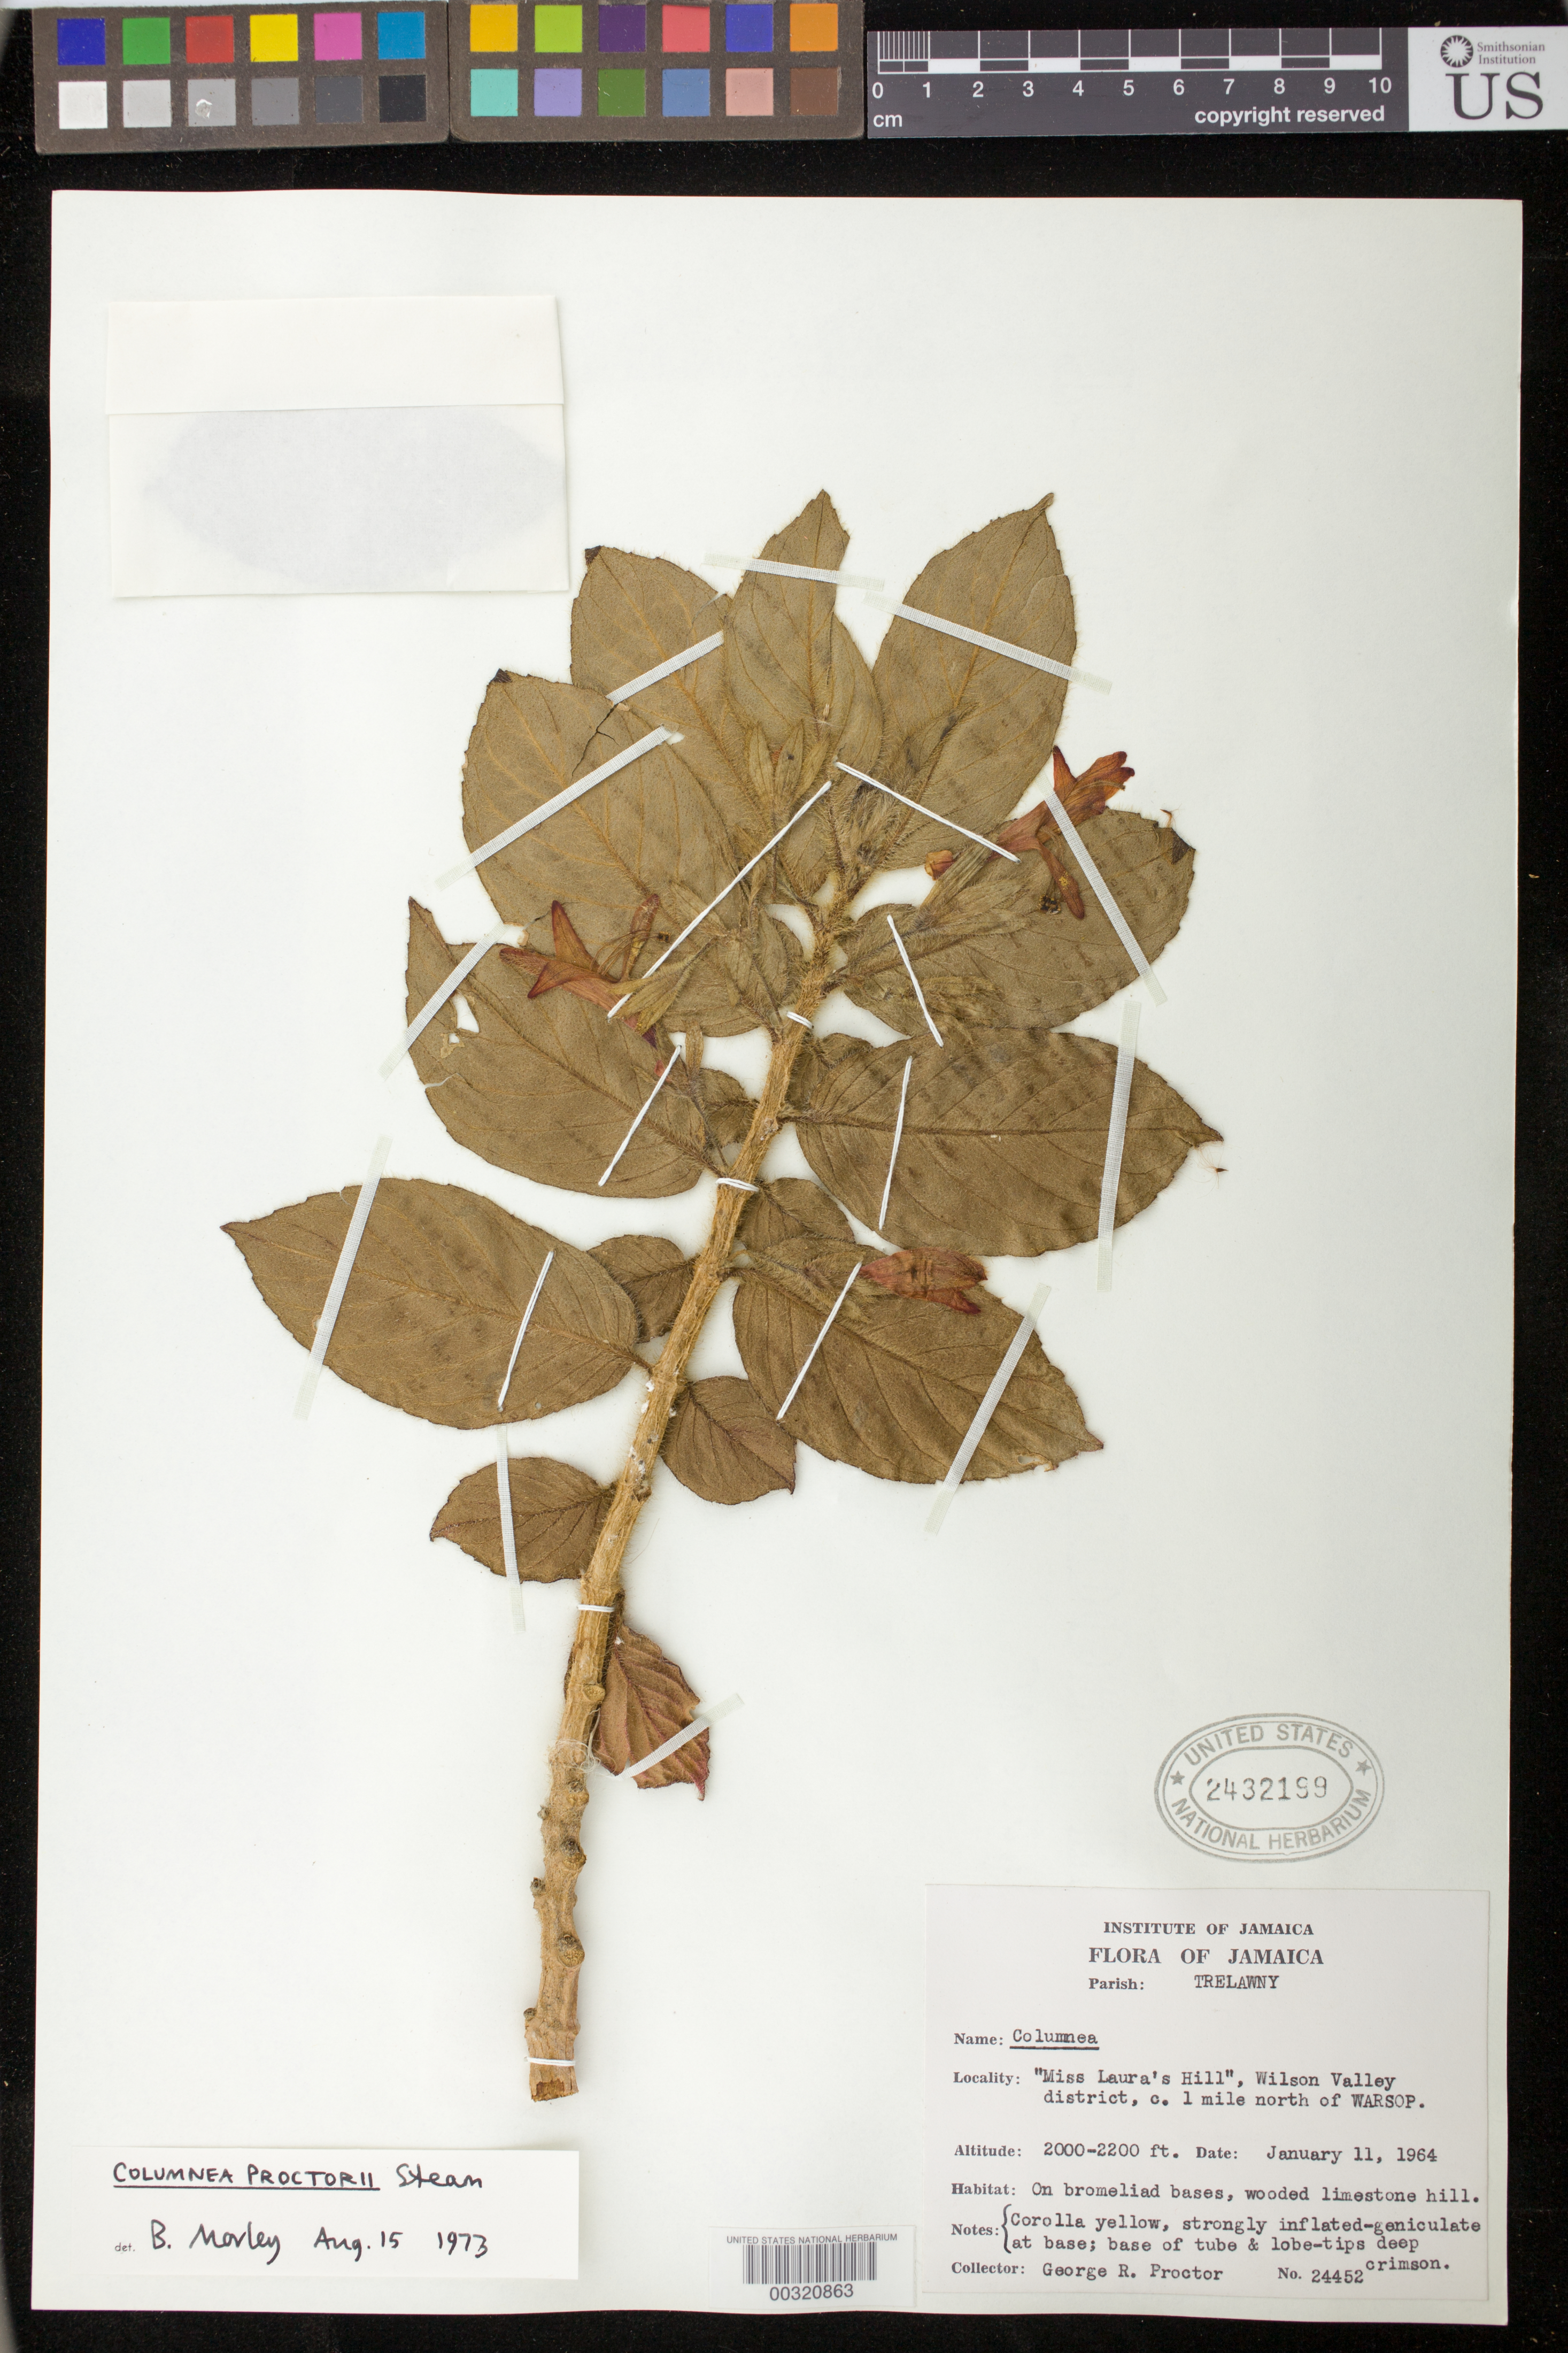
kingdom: Plantae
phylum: Tracheophyta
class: Magnoliopsida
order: Lamiales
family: Gesneriaceae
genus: Columnea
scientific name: Columnea proctorii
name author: Stearn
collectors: G. R. Proctor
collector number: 24452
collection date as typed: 11 Jan 1964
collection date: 1964-01-11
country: Jamaica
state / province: Trelawny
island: Jamaica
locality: Miss Laura's Hill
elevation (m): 610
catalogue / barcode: US 2432199